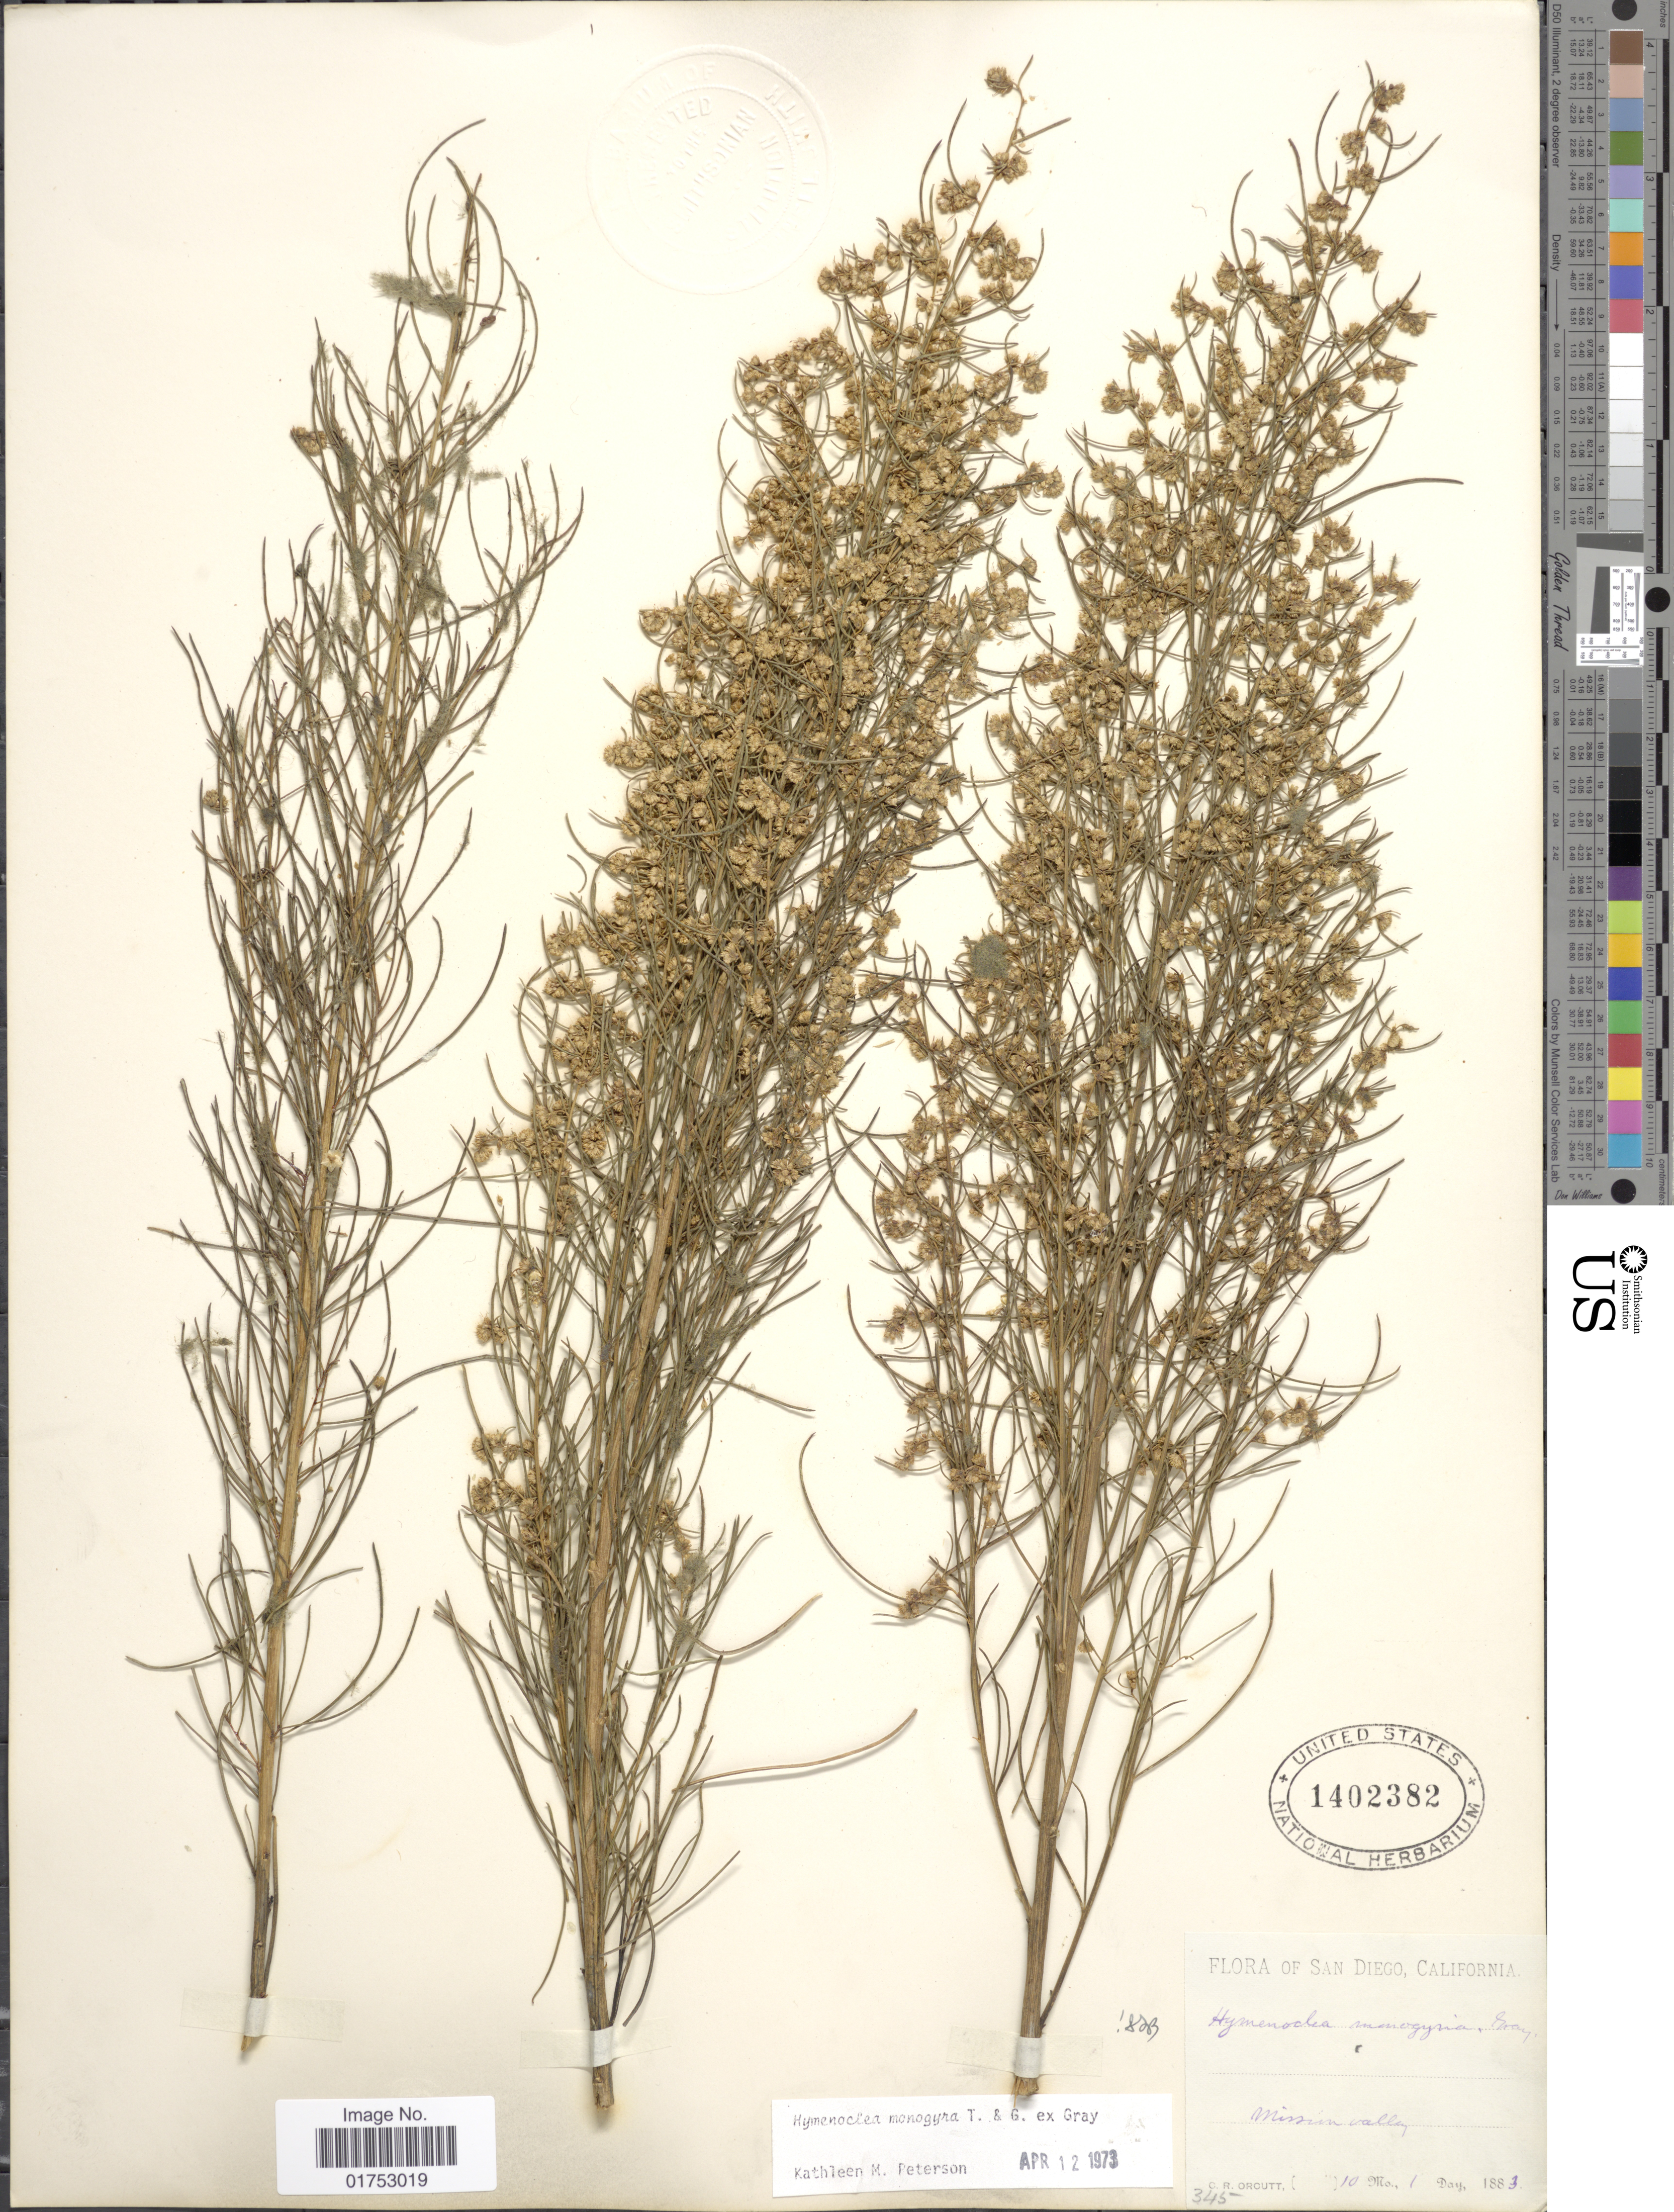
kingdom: Plantae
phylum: Tracheophyta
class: Magnoliopsida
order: Asterales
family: Asteraceae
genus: Hymenoclea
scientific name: Hymenoclea monogyra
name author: Torr. & A. Gray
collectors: C. R. Orcutt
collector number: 345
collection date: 1883-10-01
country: United States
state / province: California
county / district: San Diego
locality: San Diego, Mission Valley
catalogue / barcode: US 1402382